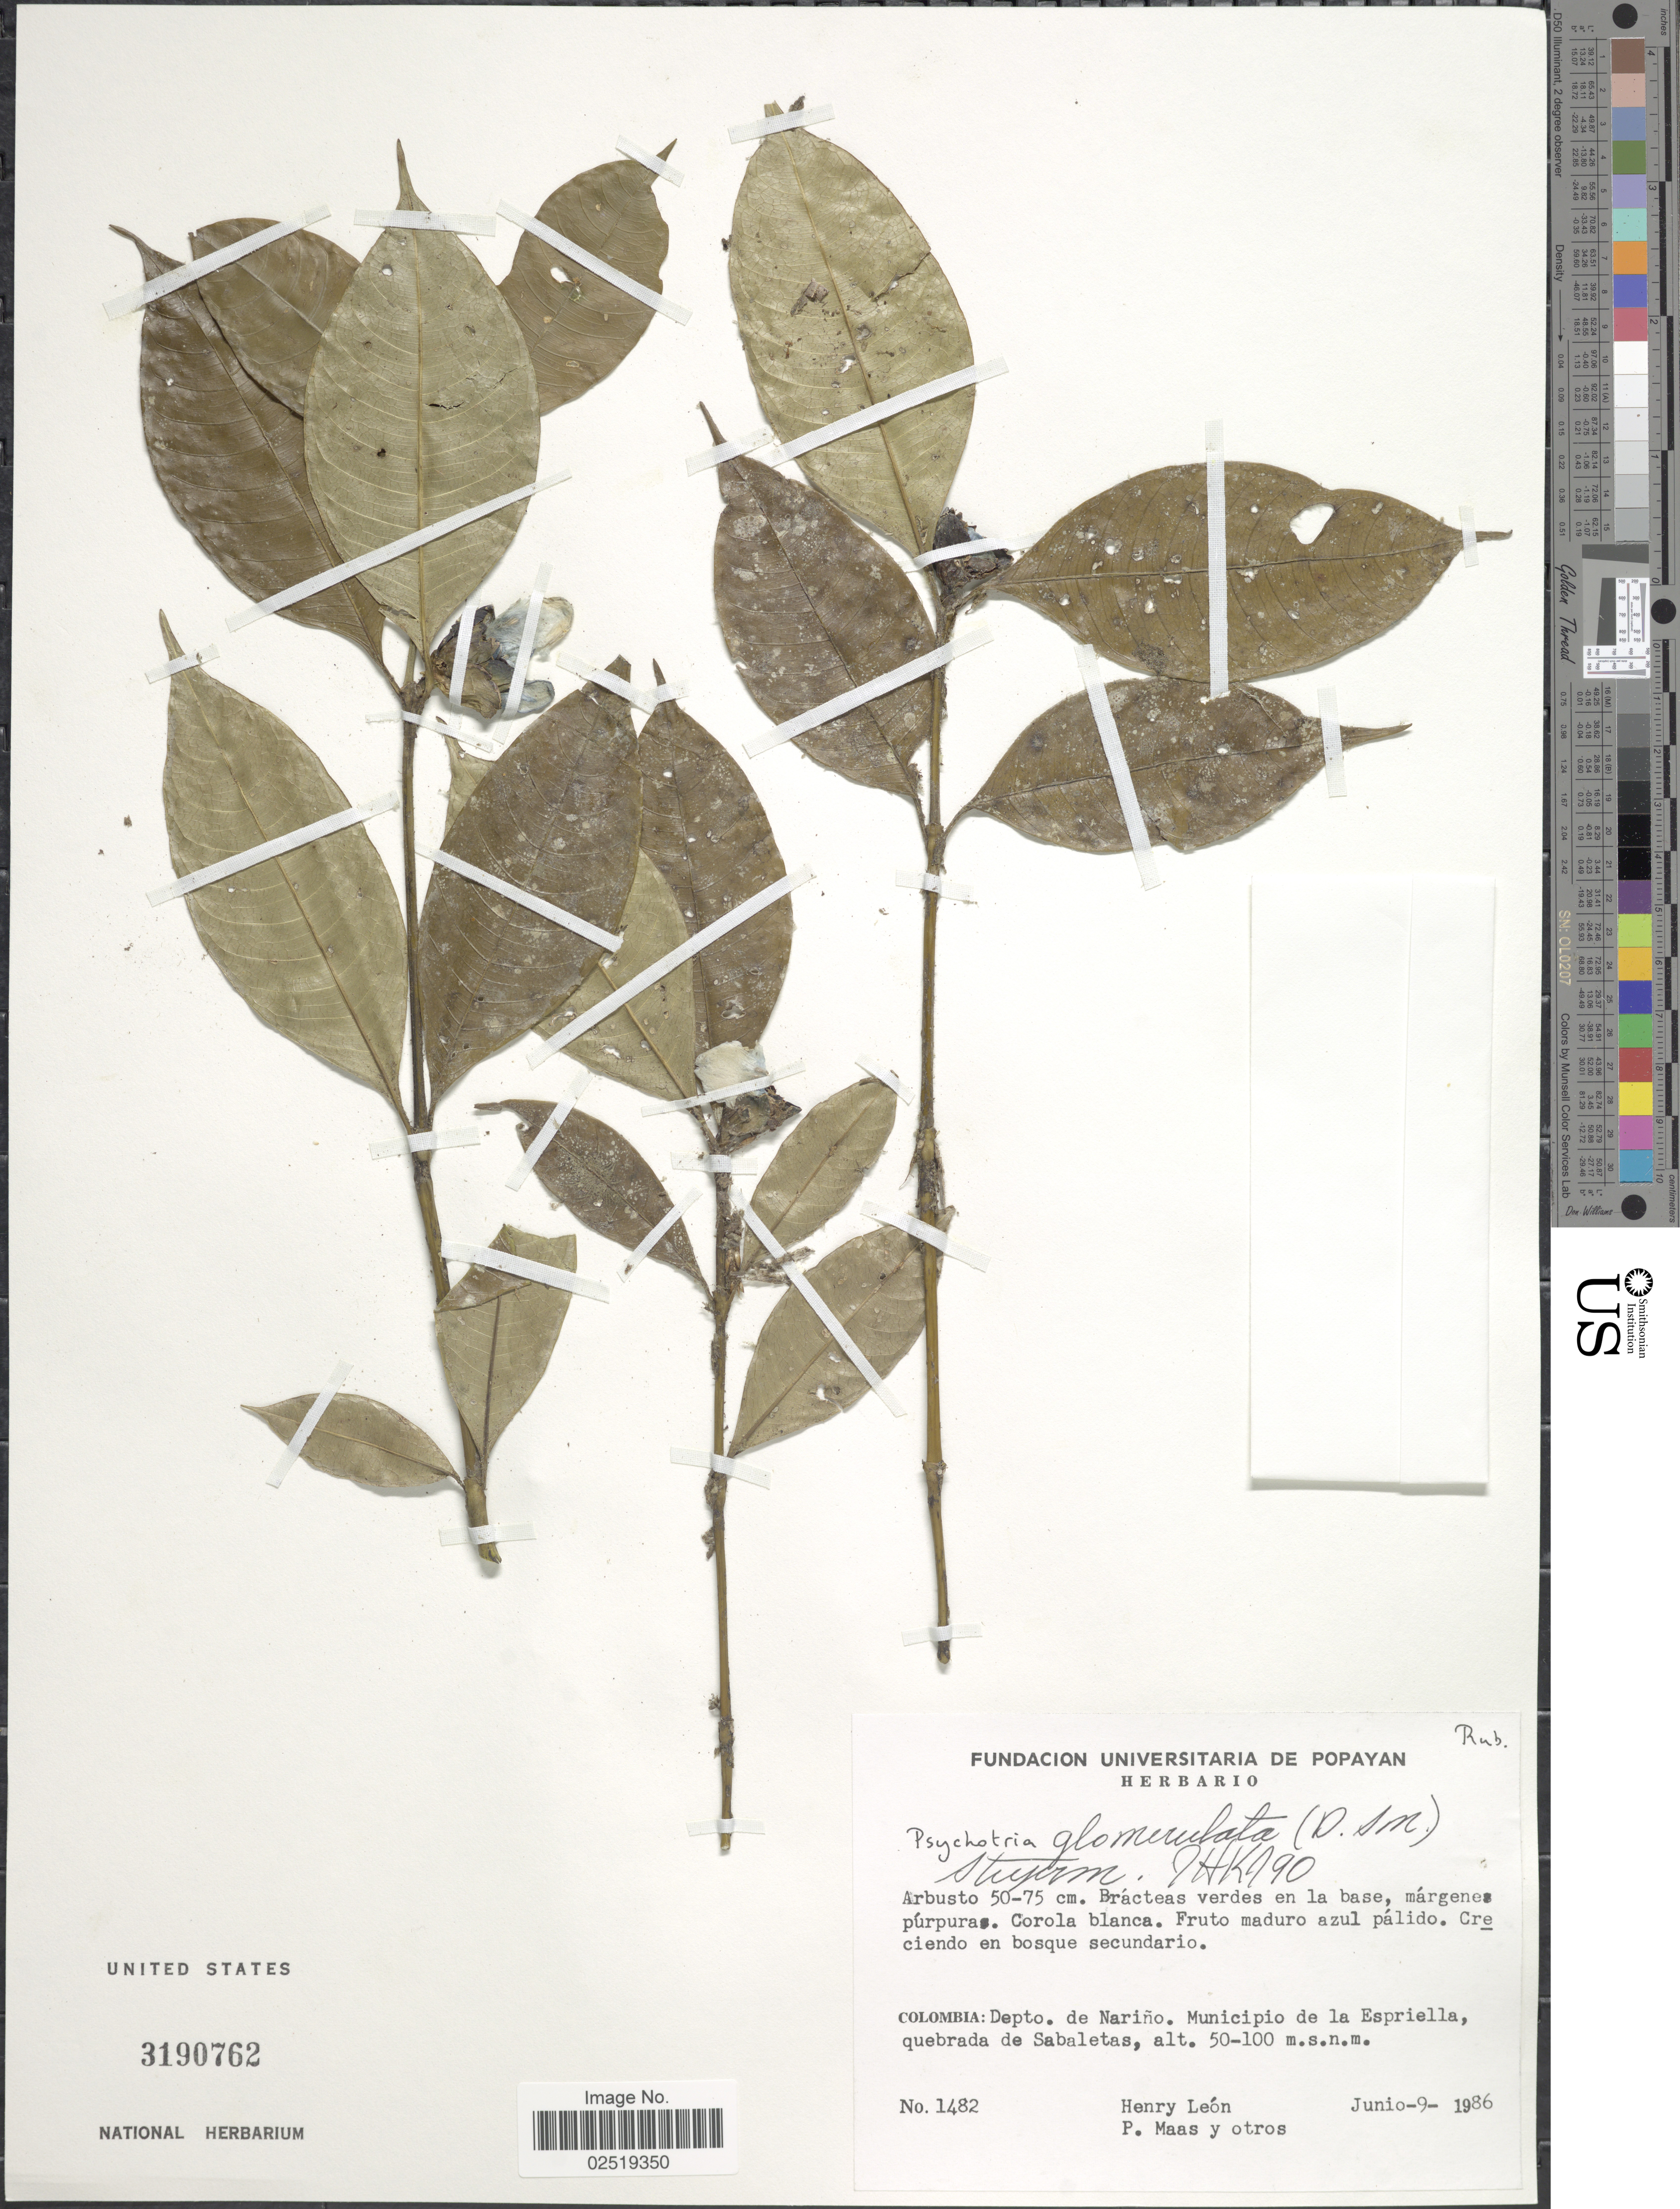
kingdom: Plantae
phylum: Tracheophyta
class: Magnoliopsida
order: Gentianales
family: Rubiaceae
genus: Psychotria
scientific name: Psychotria glomerulata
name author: (Donn. Sm.) Steyerm.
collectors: Henry Leon, P. Maas & et al.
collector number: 1482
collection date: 1986-06-09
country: Colombia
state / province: Nariño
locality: Depto. de Narino. Municipio de la Espriella, quebrada de Sabaletas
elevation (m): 50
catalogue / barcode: US 3190762